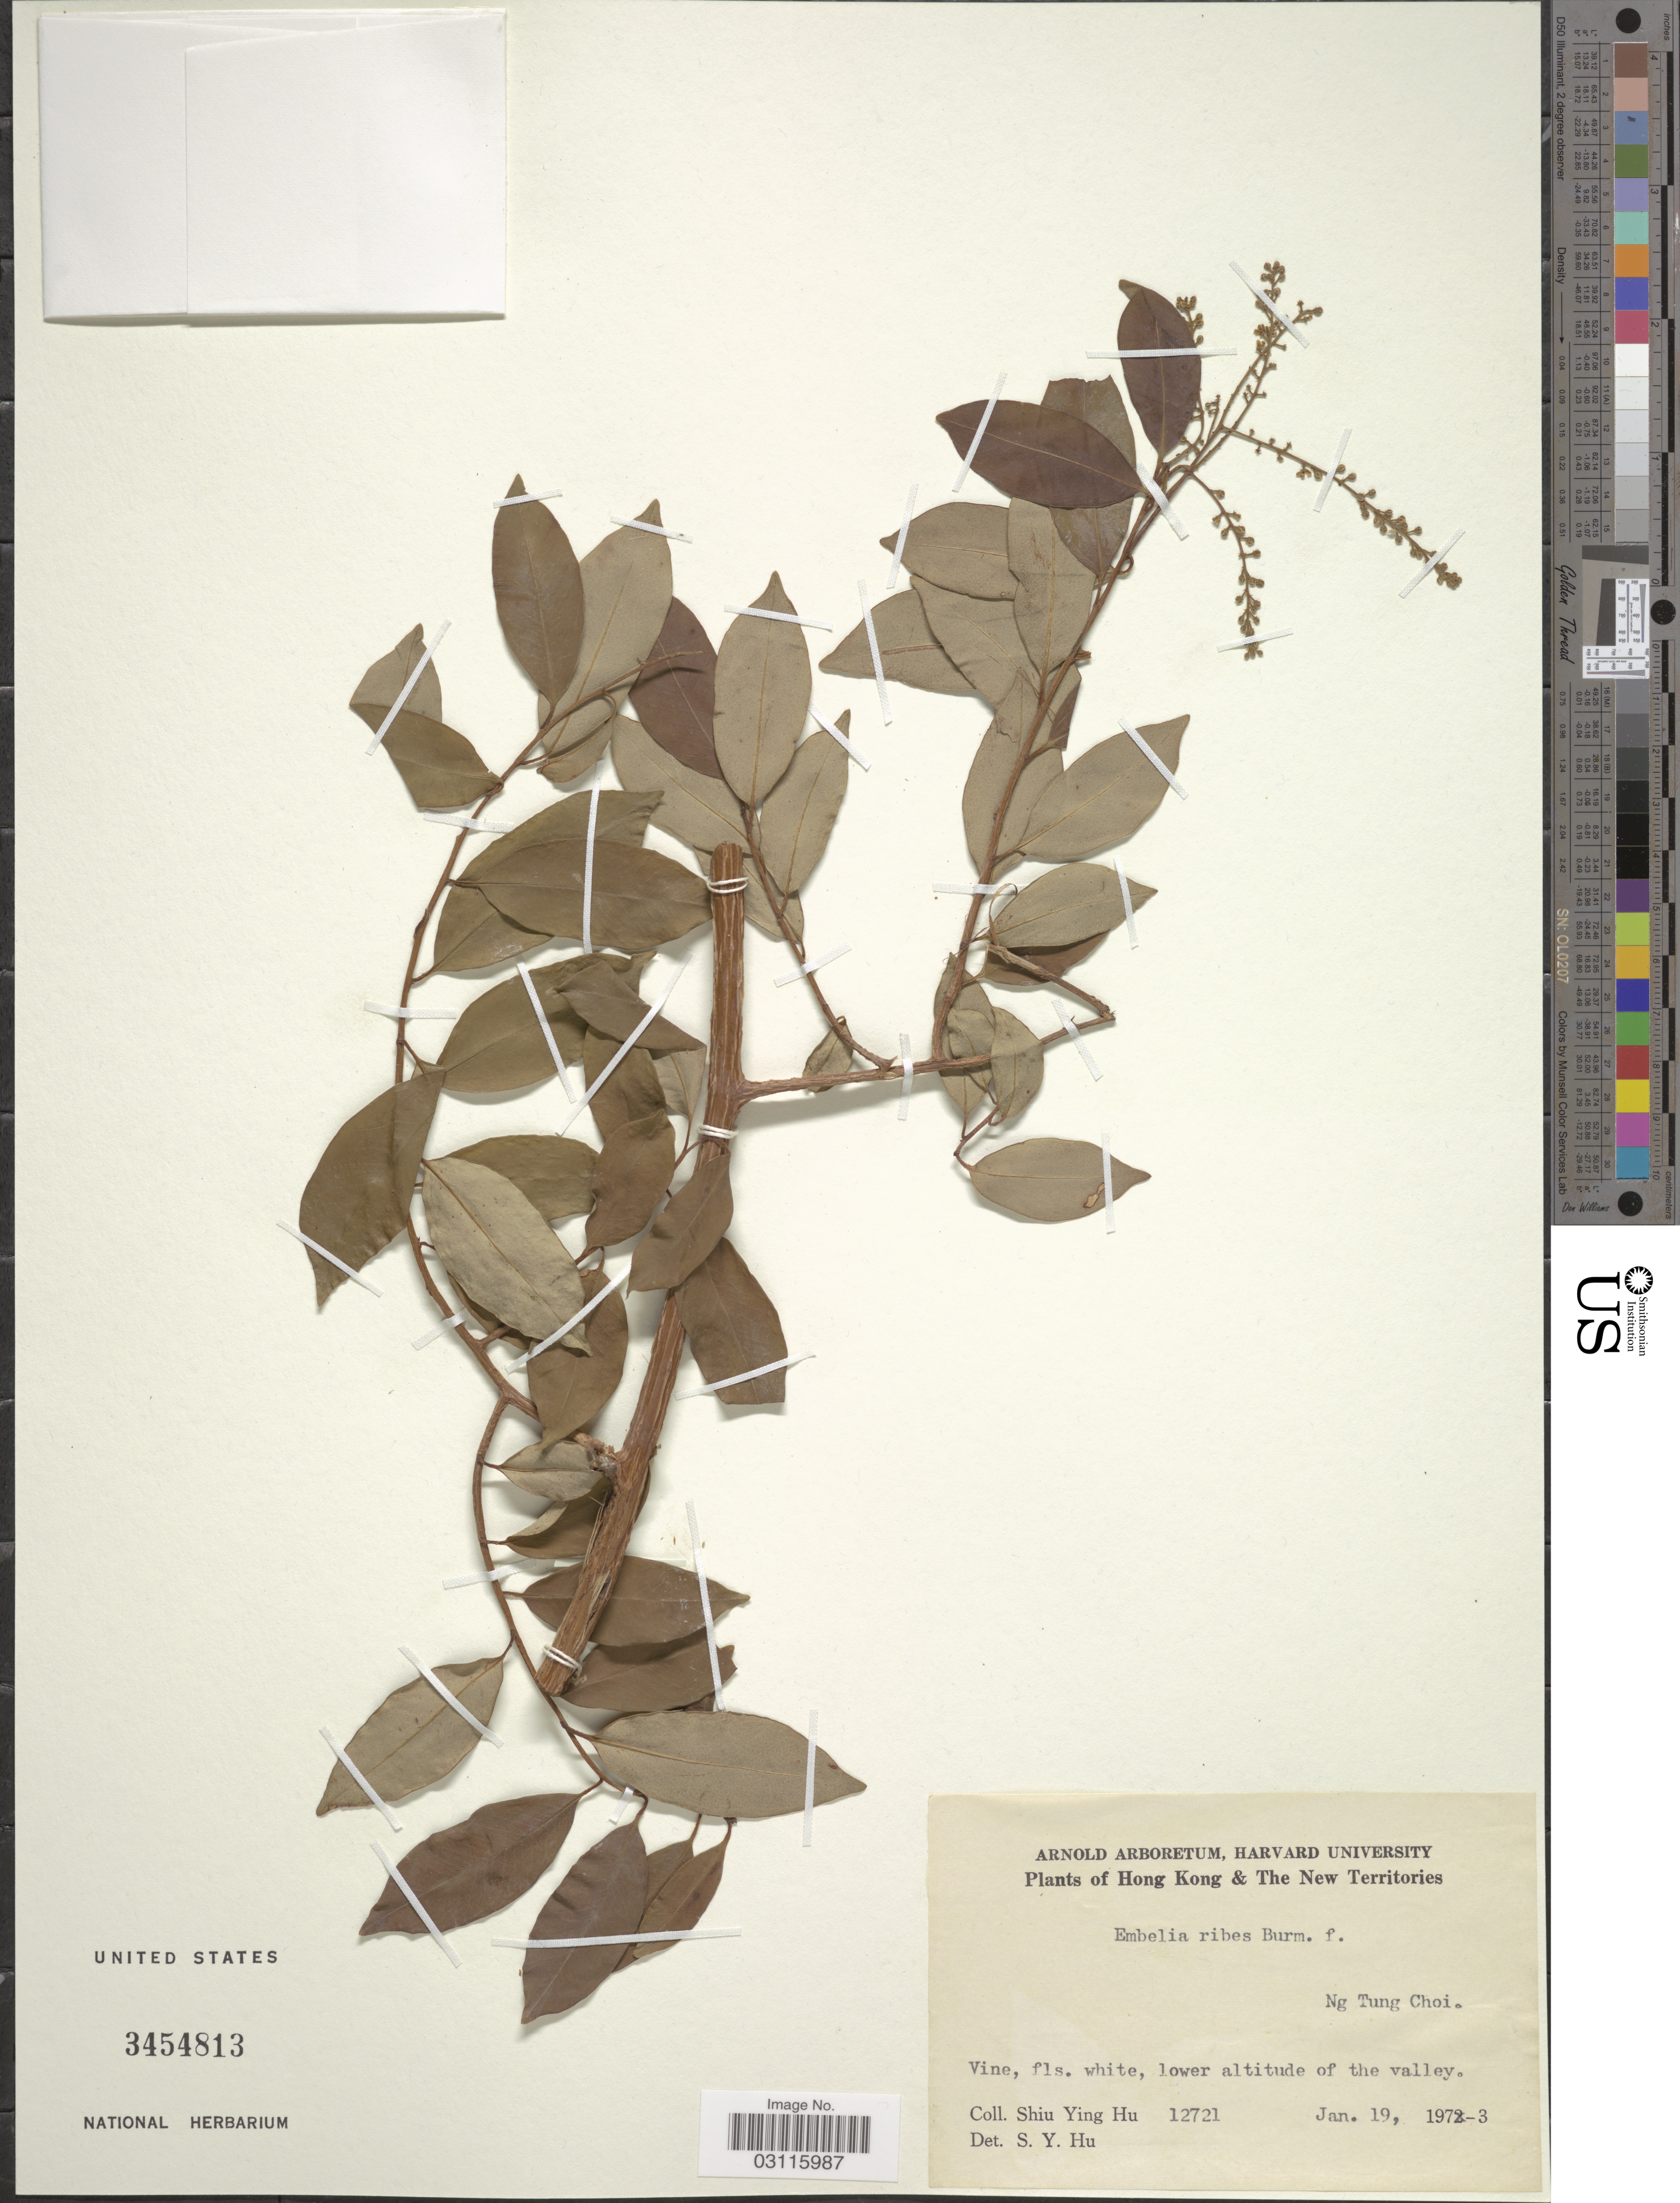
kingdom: Plantae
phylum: Tracheophyta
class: Magnoliopsida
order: Ericales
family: Primulaceae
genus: Embelia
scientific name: Embelia ribes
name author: Burm. f.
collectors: S. Y. Hu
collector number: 12721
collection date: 1973-01-19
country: China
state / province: Hong Kong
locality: Hong Kong & New Territories, Ng Tung Choi.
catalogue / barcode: US 3454813